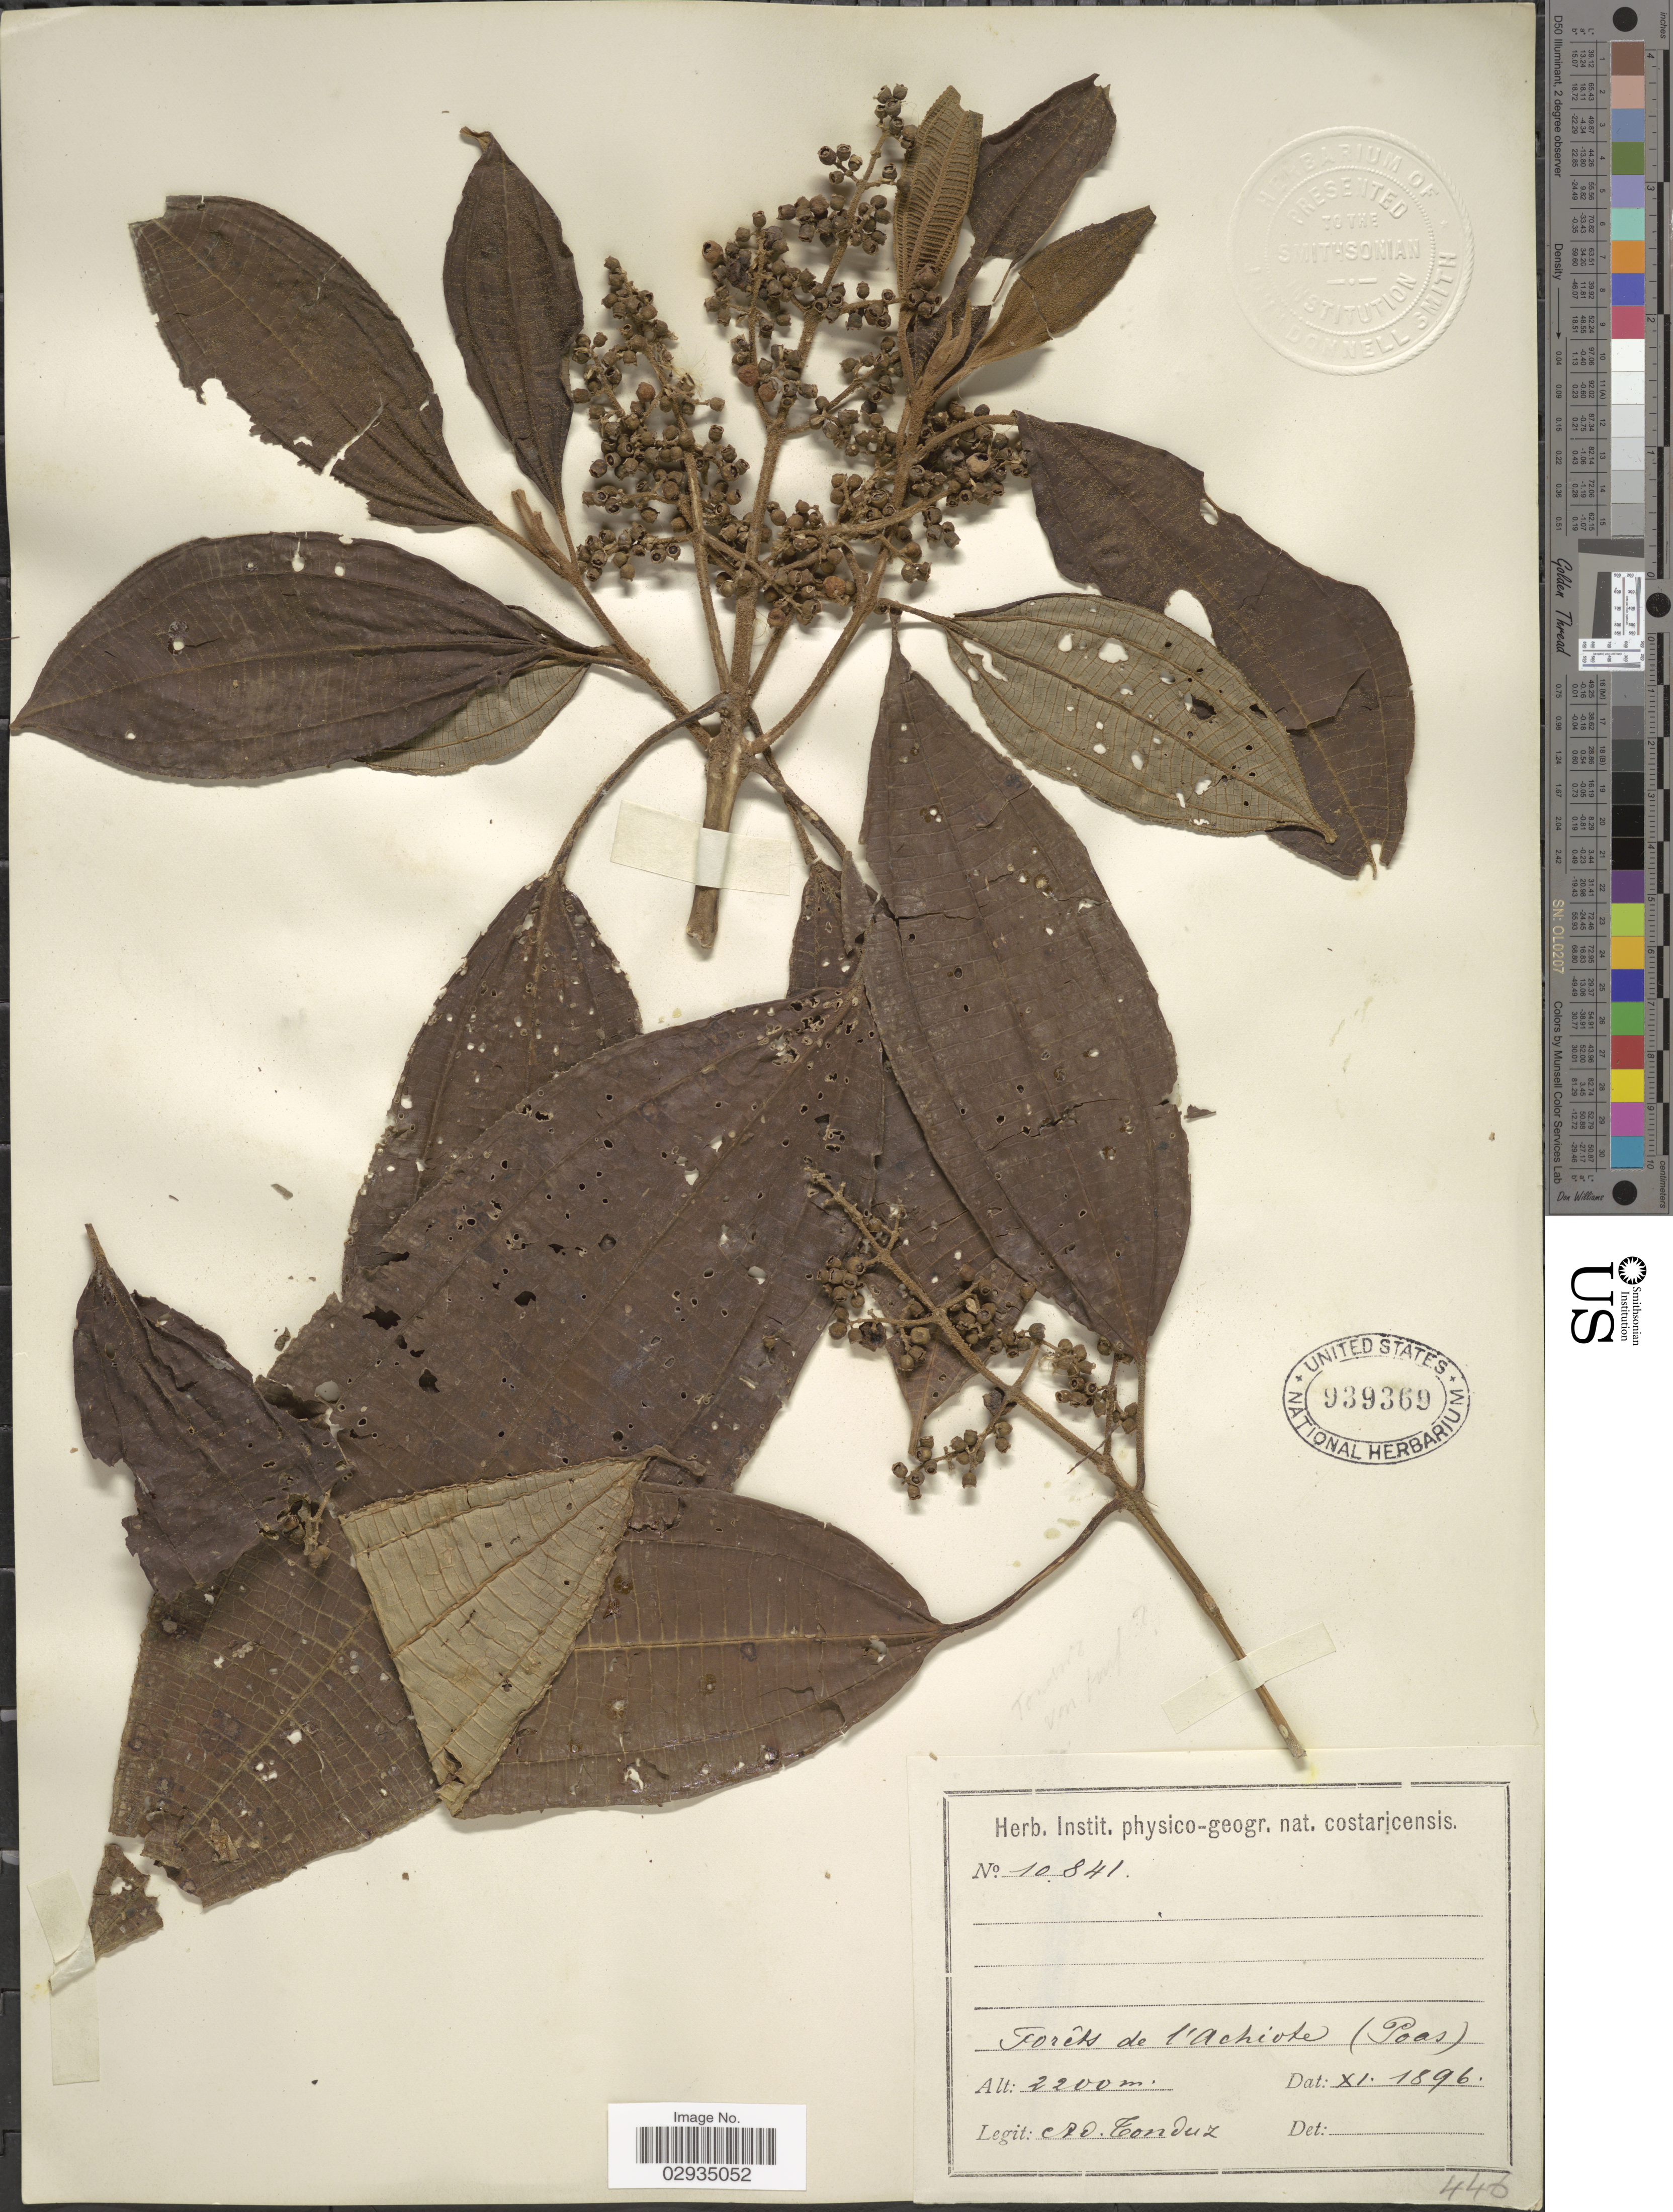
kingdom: Plantae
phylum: Tracheophyta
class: Magnoliopsida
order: Myrtales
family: Melastomataceae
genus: Miconia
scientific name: Miconia matthaei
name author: Naudin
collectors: A. Tonduz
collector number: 10841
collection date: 1896-11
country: Costa Rica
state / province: Alajuela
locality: Forêts de l'Achiote (Poas).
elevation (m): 2200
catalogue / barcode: US 939369